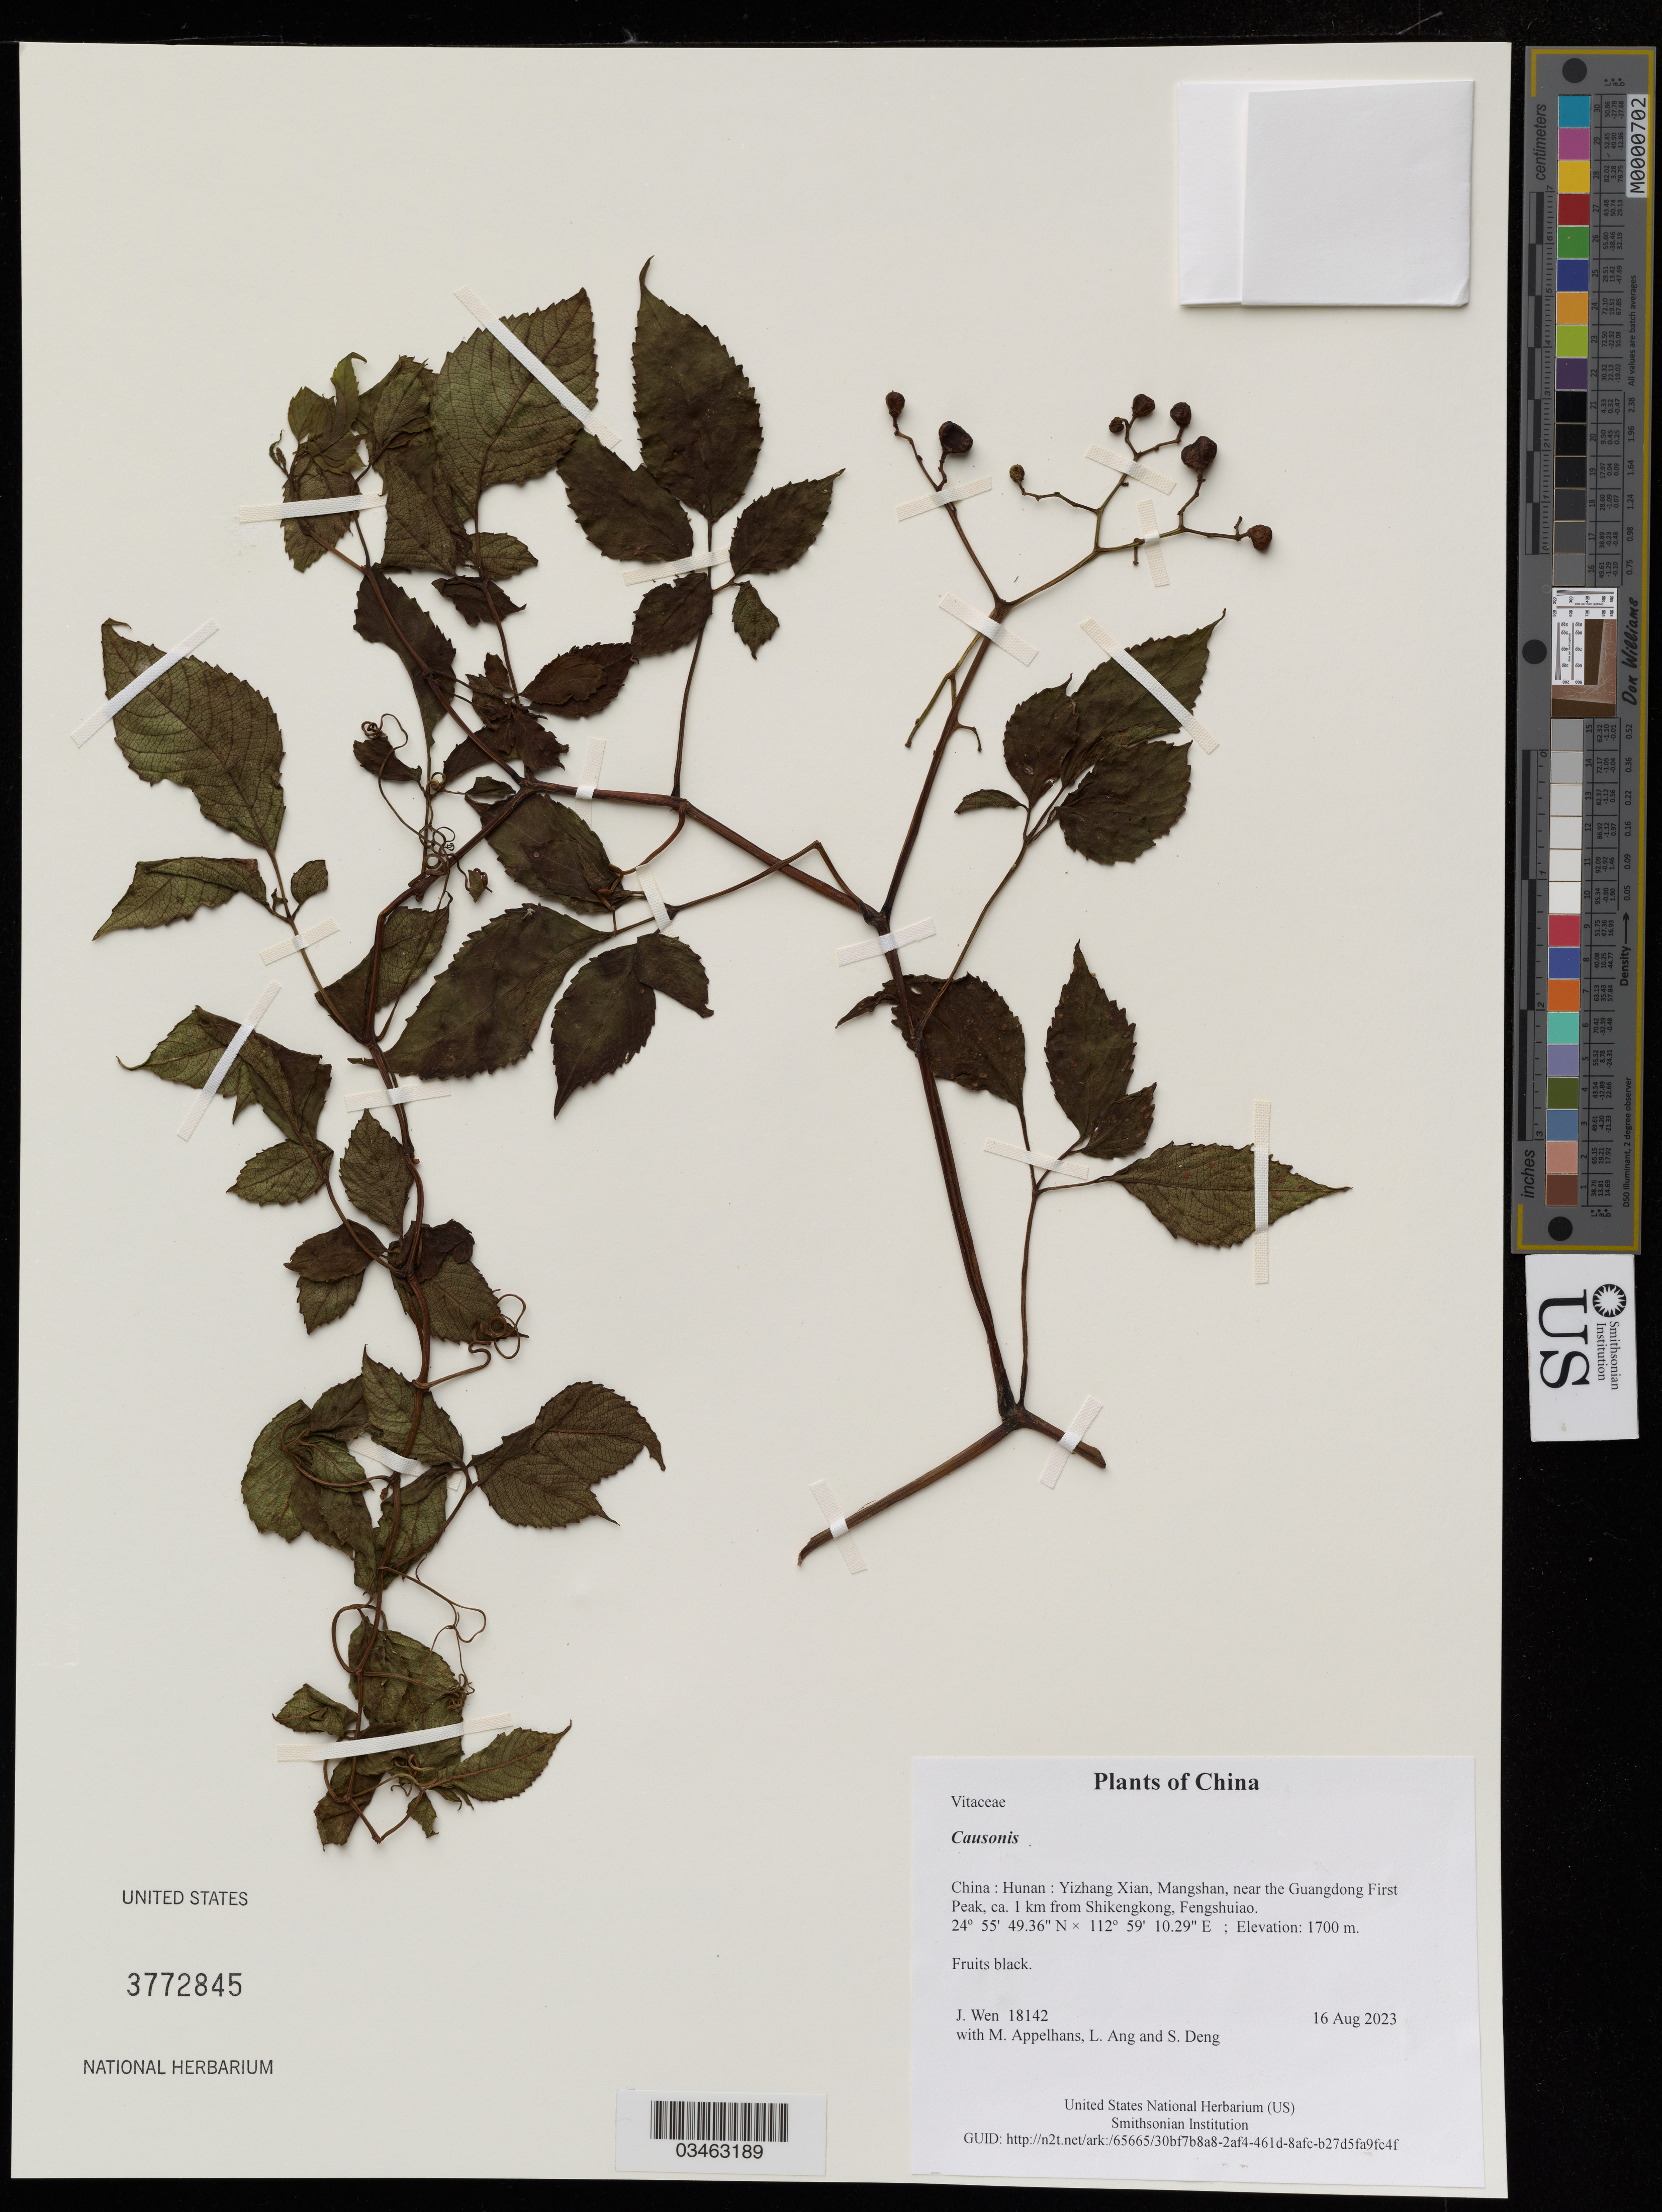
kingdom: Plantae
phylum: Tracheophyta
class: Magnoliopsida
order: Vitales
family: Vitaceae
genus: Causonis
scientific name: Causonis sp.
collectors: J. Wen, M. Appelhans, L. Ang & S. Deng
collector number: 18142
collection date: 2023-08-16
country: China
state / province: Hunan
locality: Yizhang Xian, Mangshan, near the Guangdong First Peak, ca. 1 km from Shikengkong, Fengshuiao.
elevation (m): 1700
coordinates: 24 55 49.36 N, 112 59 10.29 E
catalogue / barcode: US 3772845